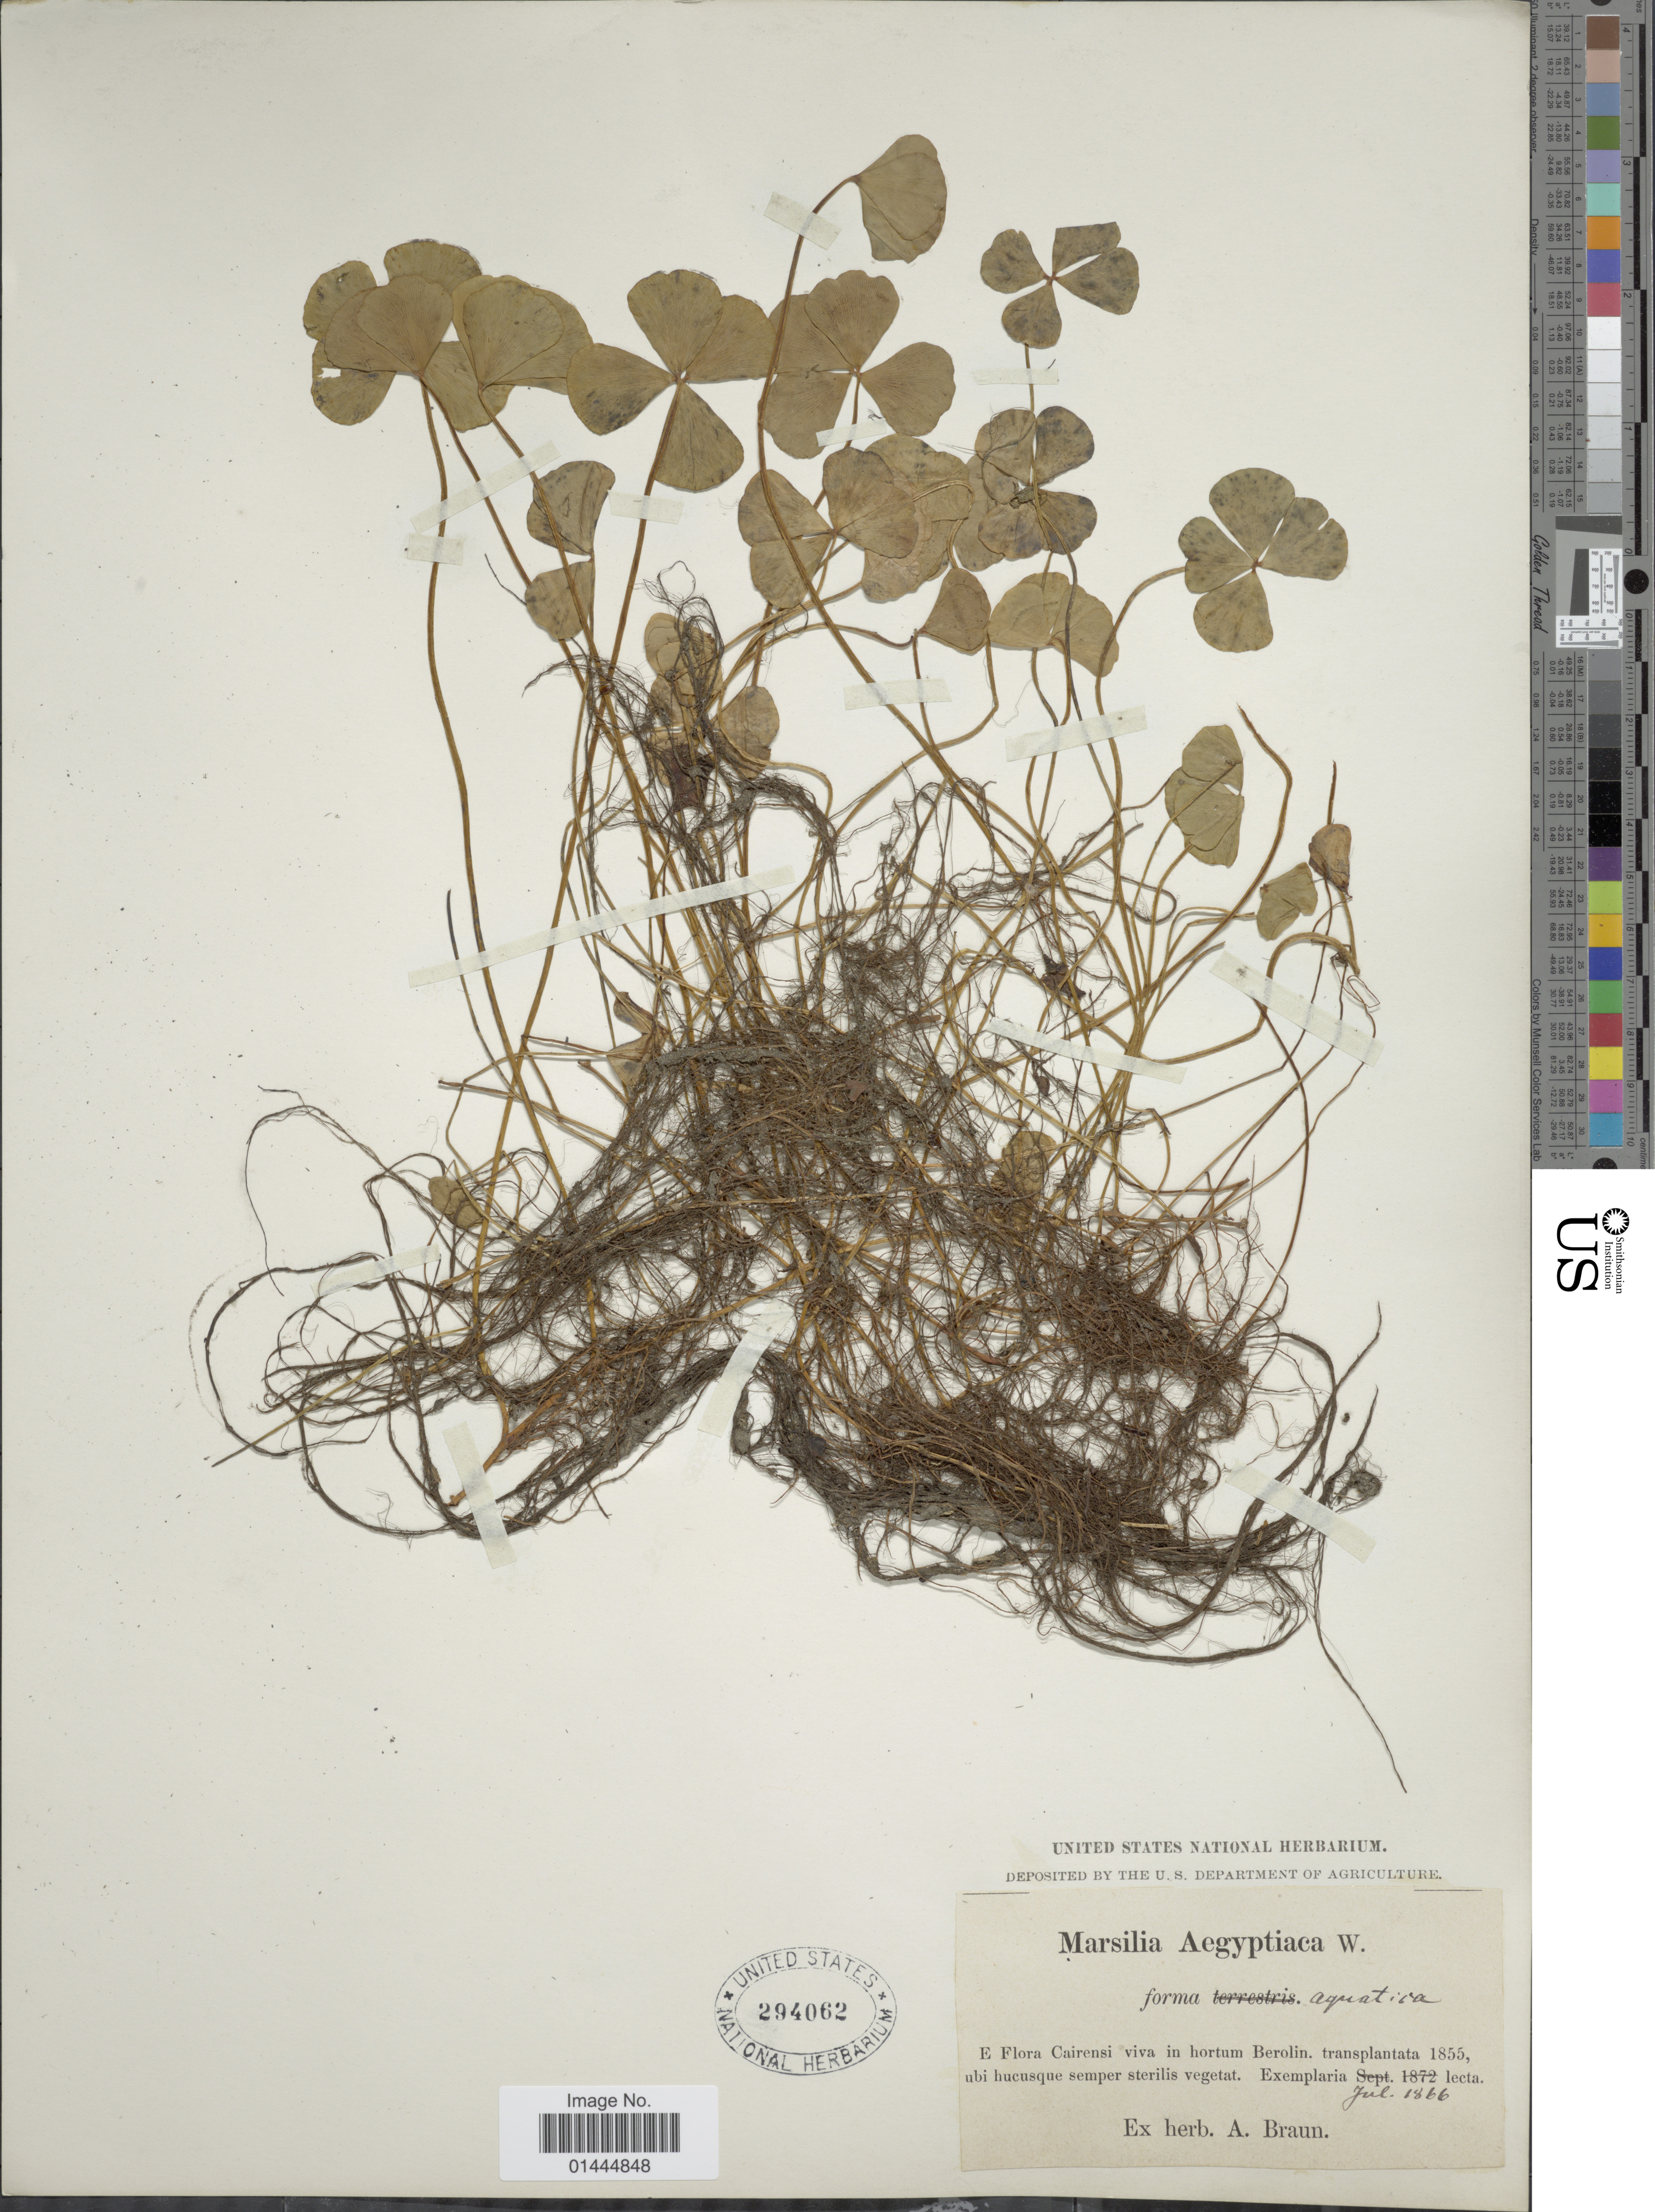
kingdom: Plantae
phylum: Tracheophyta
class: Polypodiopsida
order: Salviniales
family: Marsileaceae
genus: Marsilea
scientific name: Marsilea aegyptiaca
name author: Willd.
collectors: ex herb. A. Braun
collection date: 1866-07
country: Egypt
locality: E Flora Cairensi viva in hortum Berolin, transplantata, ubi hucusque semper sterilis vegetat.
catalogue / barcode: US 294062